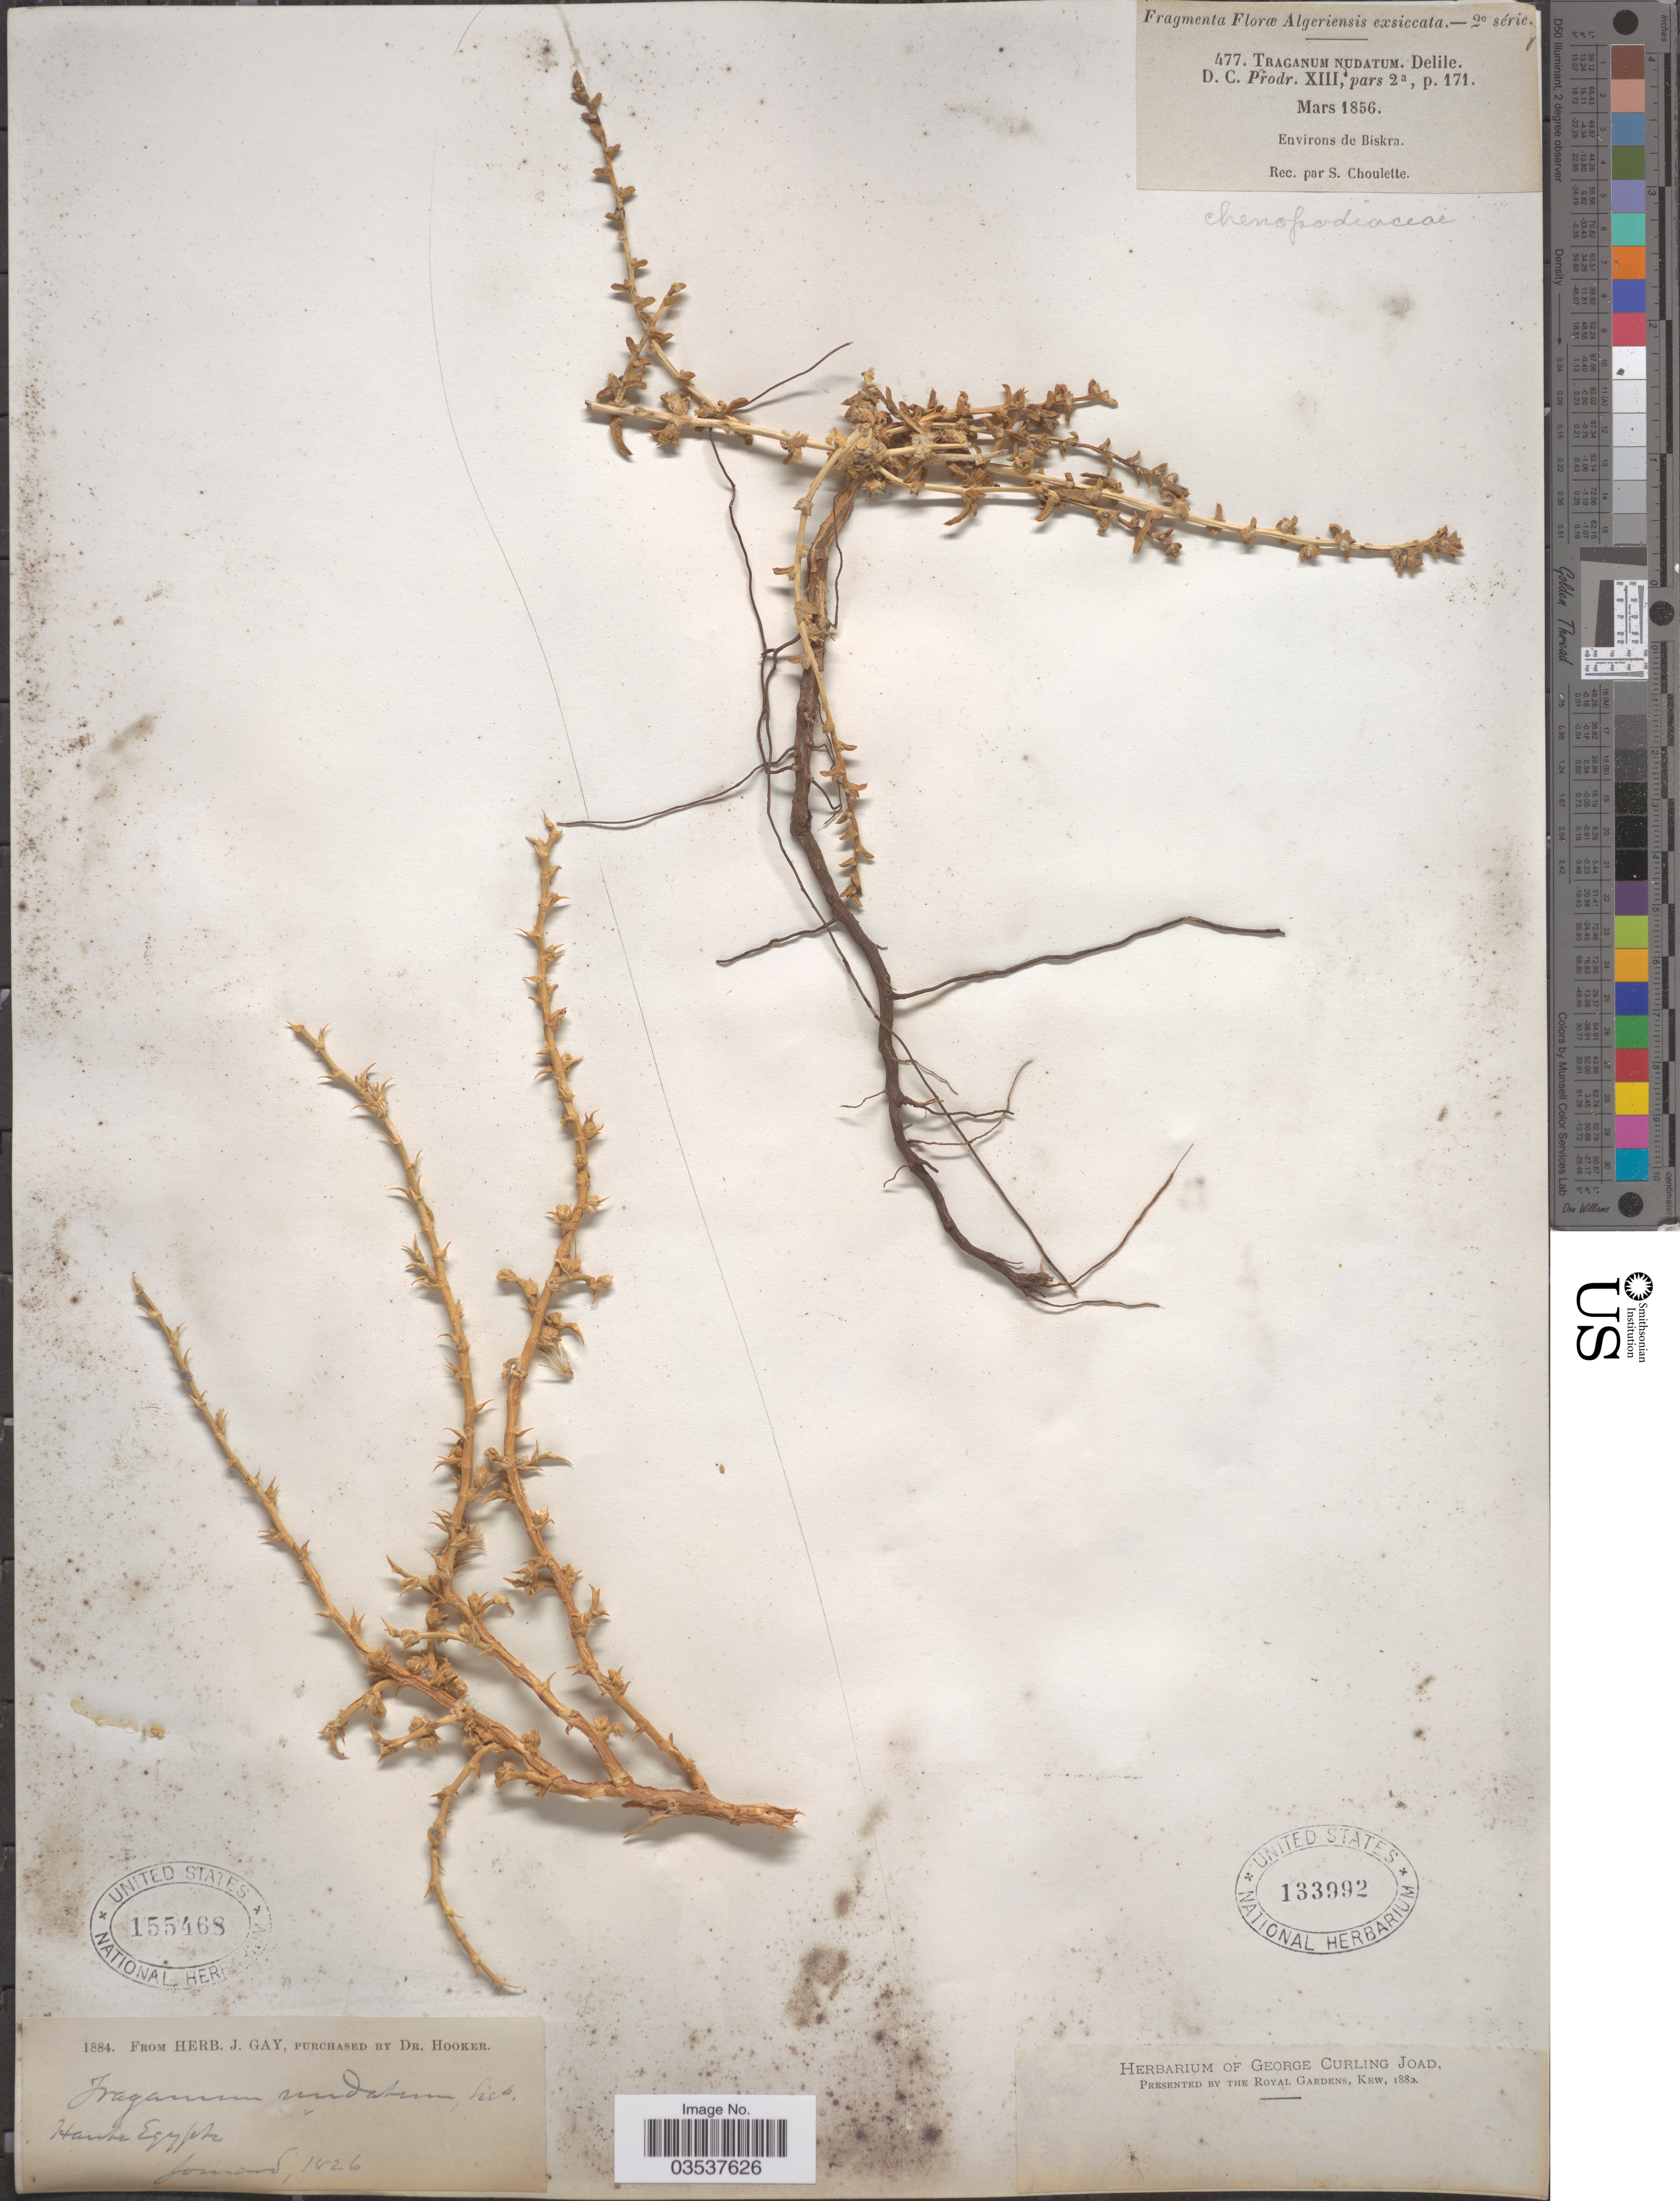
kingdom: Plantae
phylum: Tracheophyta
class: Magnoliopsida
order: Caryophyllales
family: Amaranthaceae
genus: Traganum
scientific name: Traganum nudatum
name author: Delile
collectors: S. Choulette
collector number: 477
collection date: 1856-03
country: Algeria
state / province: Biskra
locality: Algeriensis. Environs de Biskra.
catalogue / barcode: US 133992-2